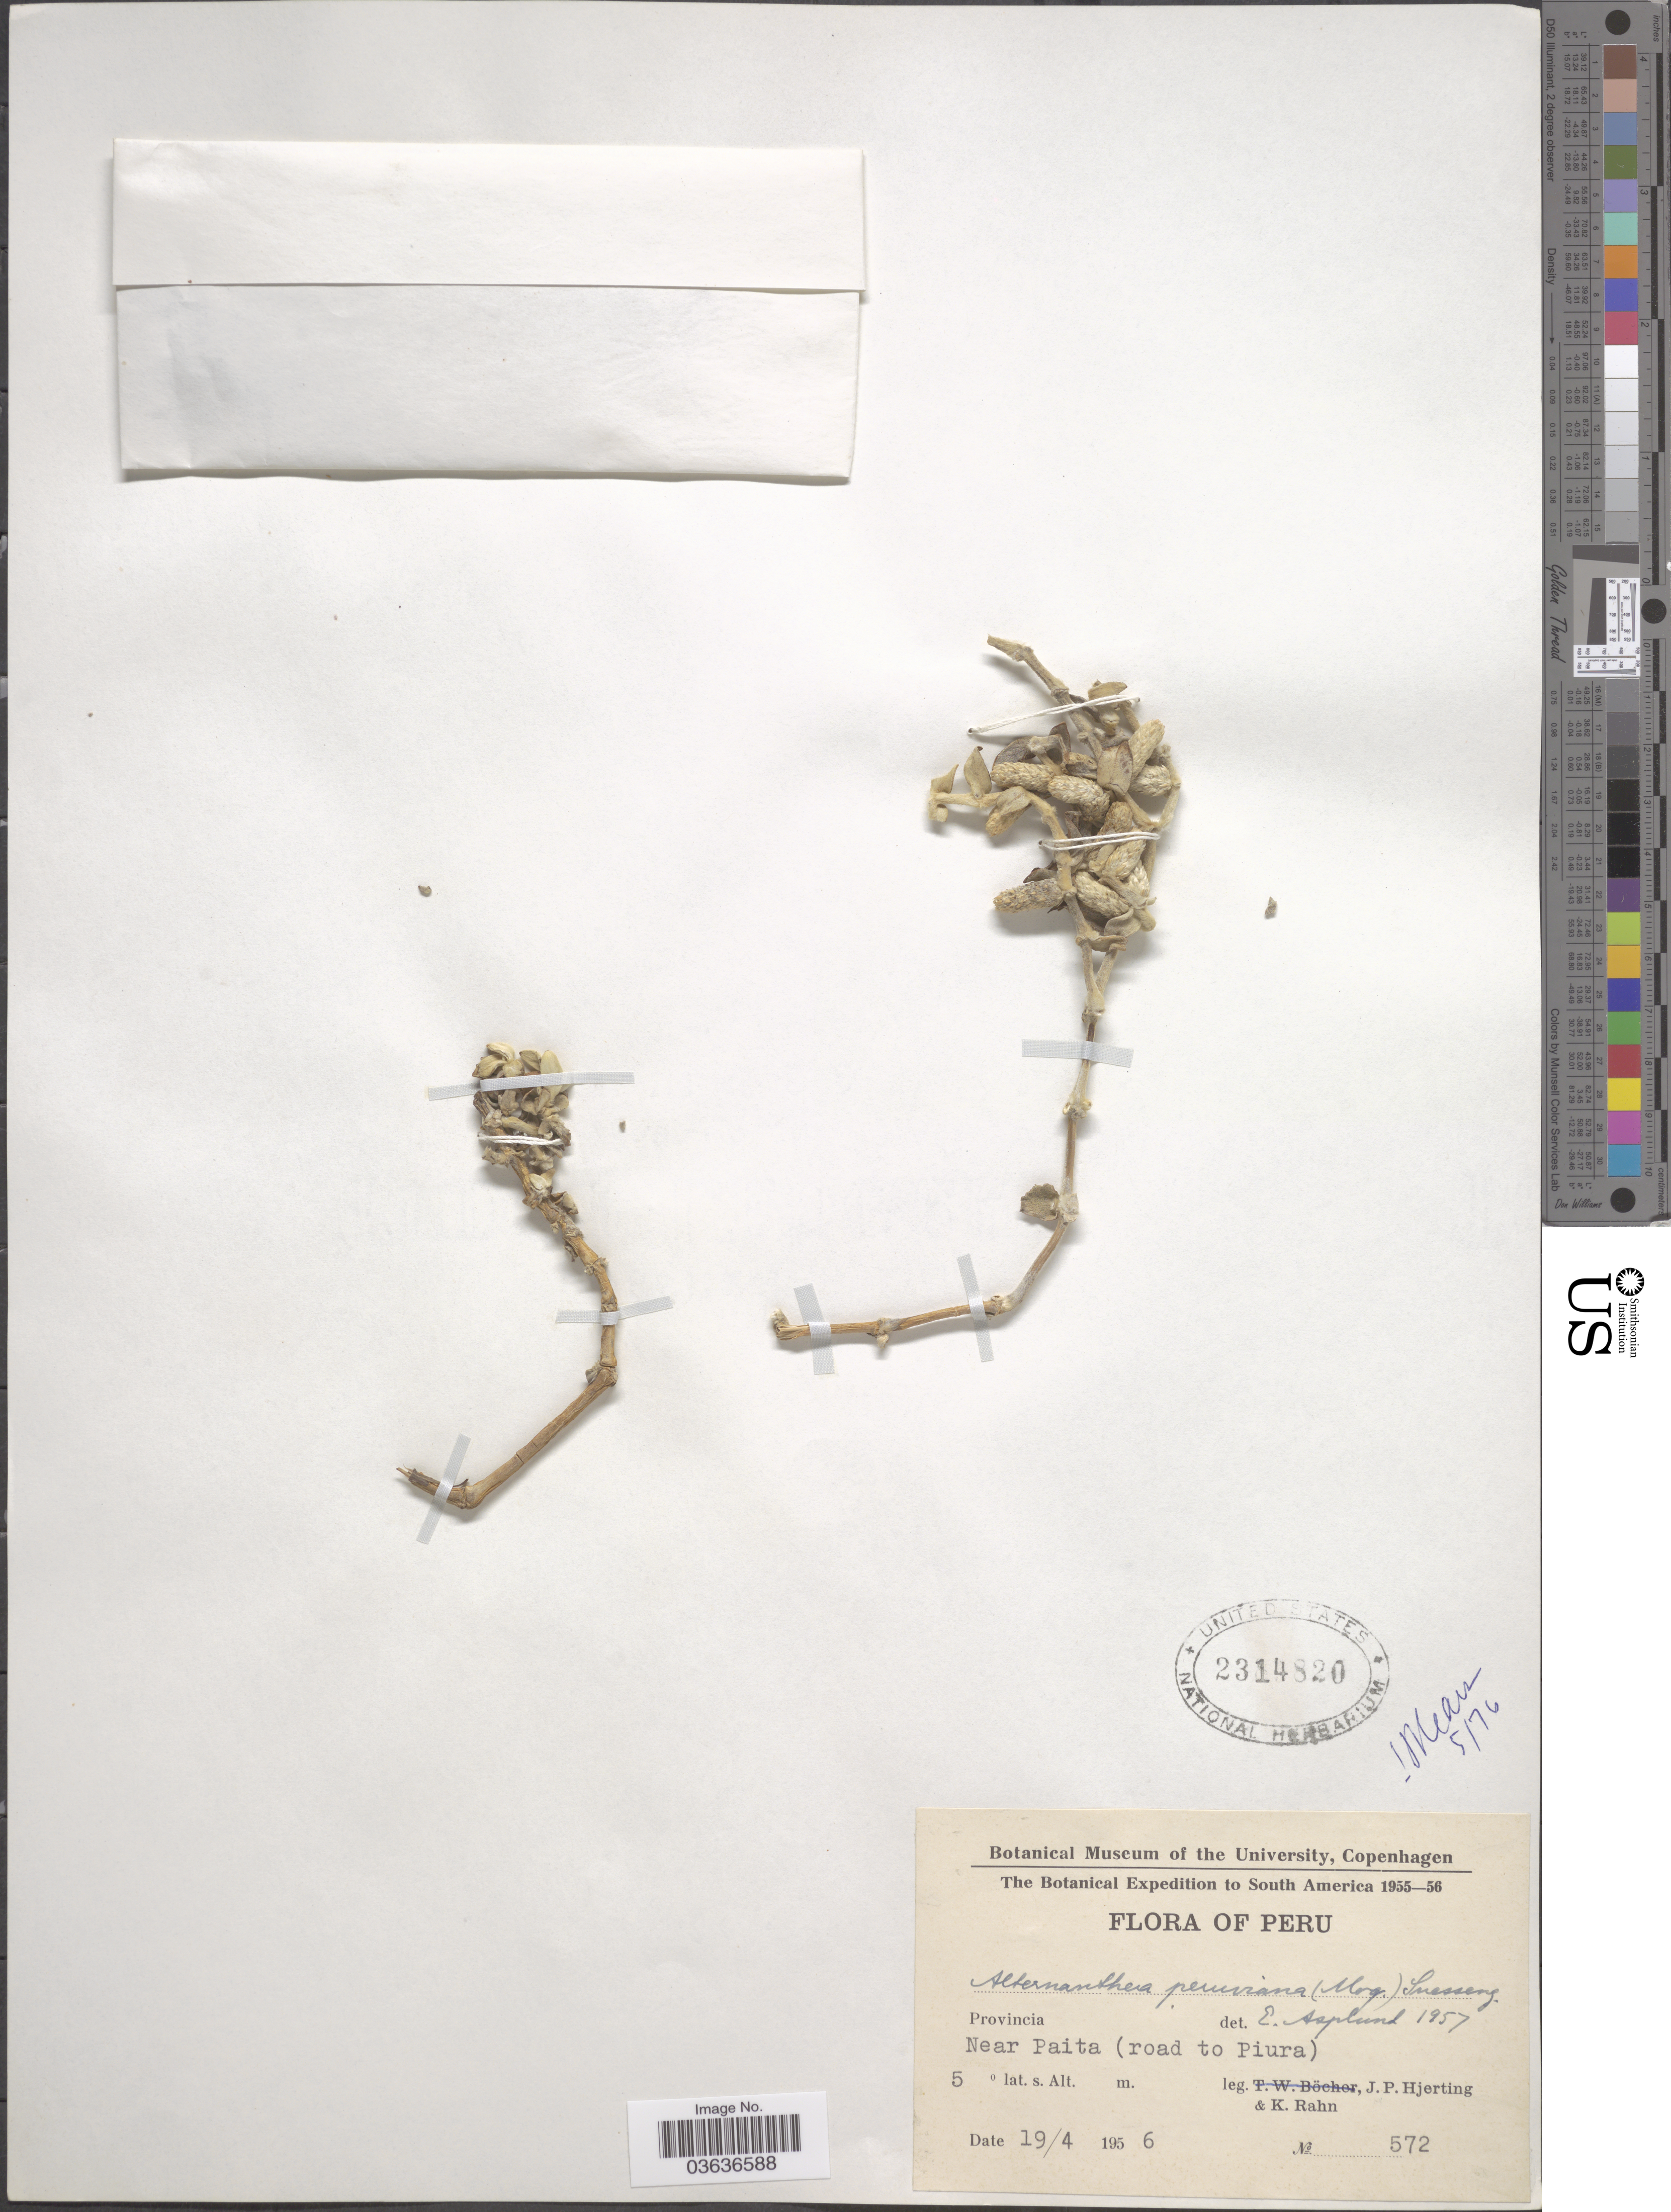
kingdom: Plantae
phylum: Tracheophyta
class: Magnoliopsida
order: Caryophyllales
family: Amaranthaceae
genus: Alternanthera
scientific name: Alternanthera peruviana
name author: (Moq.) Suess.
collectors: J. P. Hjerting & K. Rahn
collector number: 572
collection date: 1956-04-19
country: Peru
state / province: Piura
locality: Near Paita (road to Piura).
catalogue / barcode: US 2314820